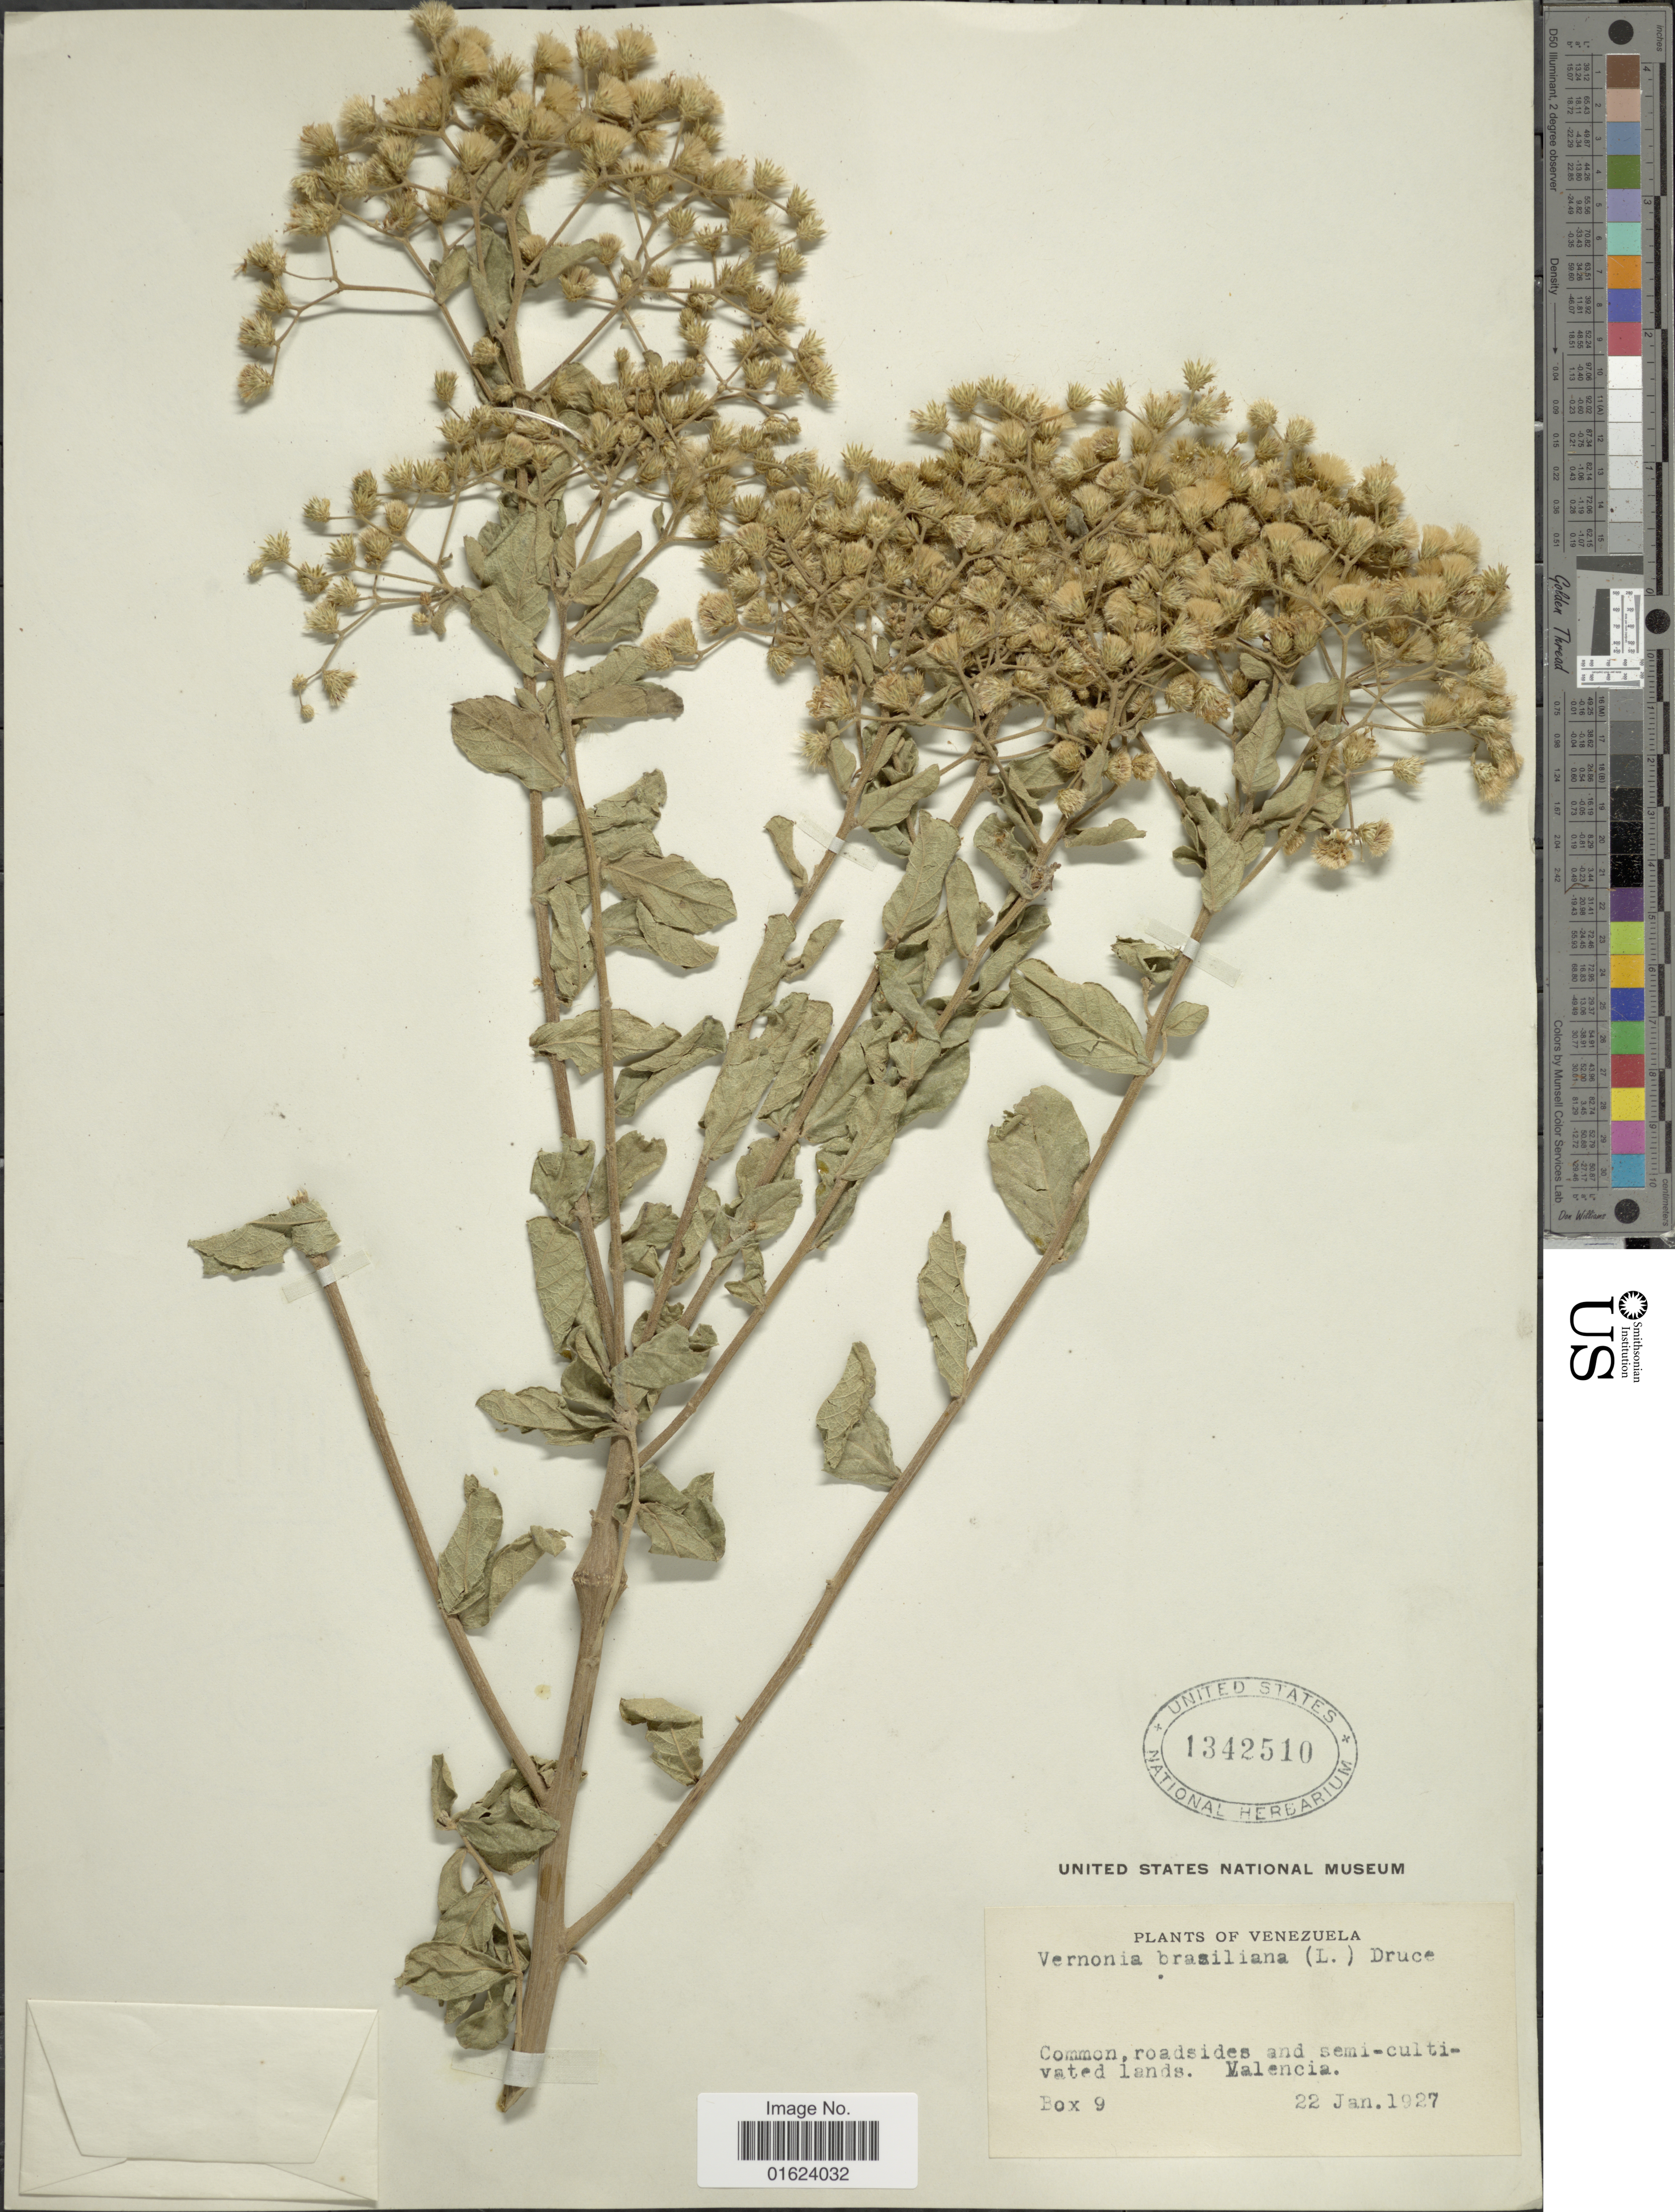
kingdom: Plantae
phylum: Tracheophyta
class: Magnoliopsida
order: Asterales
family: Asteraceae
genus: Vernonia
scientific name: Vernonia brasiliana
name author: (L.) Druce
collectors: -. Box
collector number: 9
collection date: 1927-01-22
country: Venezuela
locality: Valencia.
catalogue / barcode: US 1342510